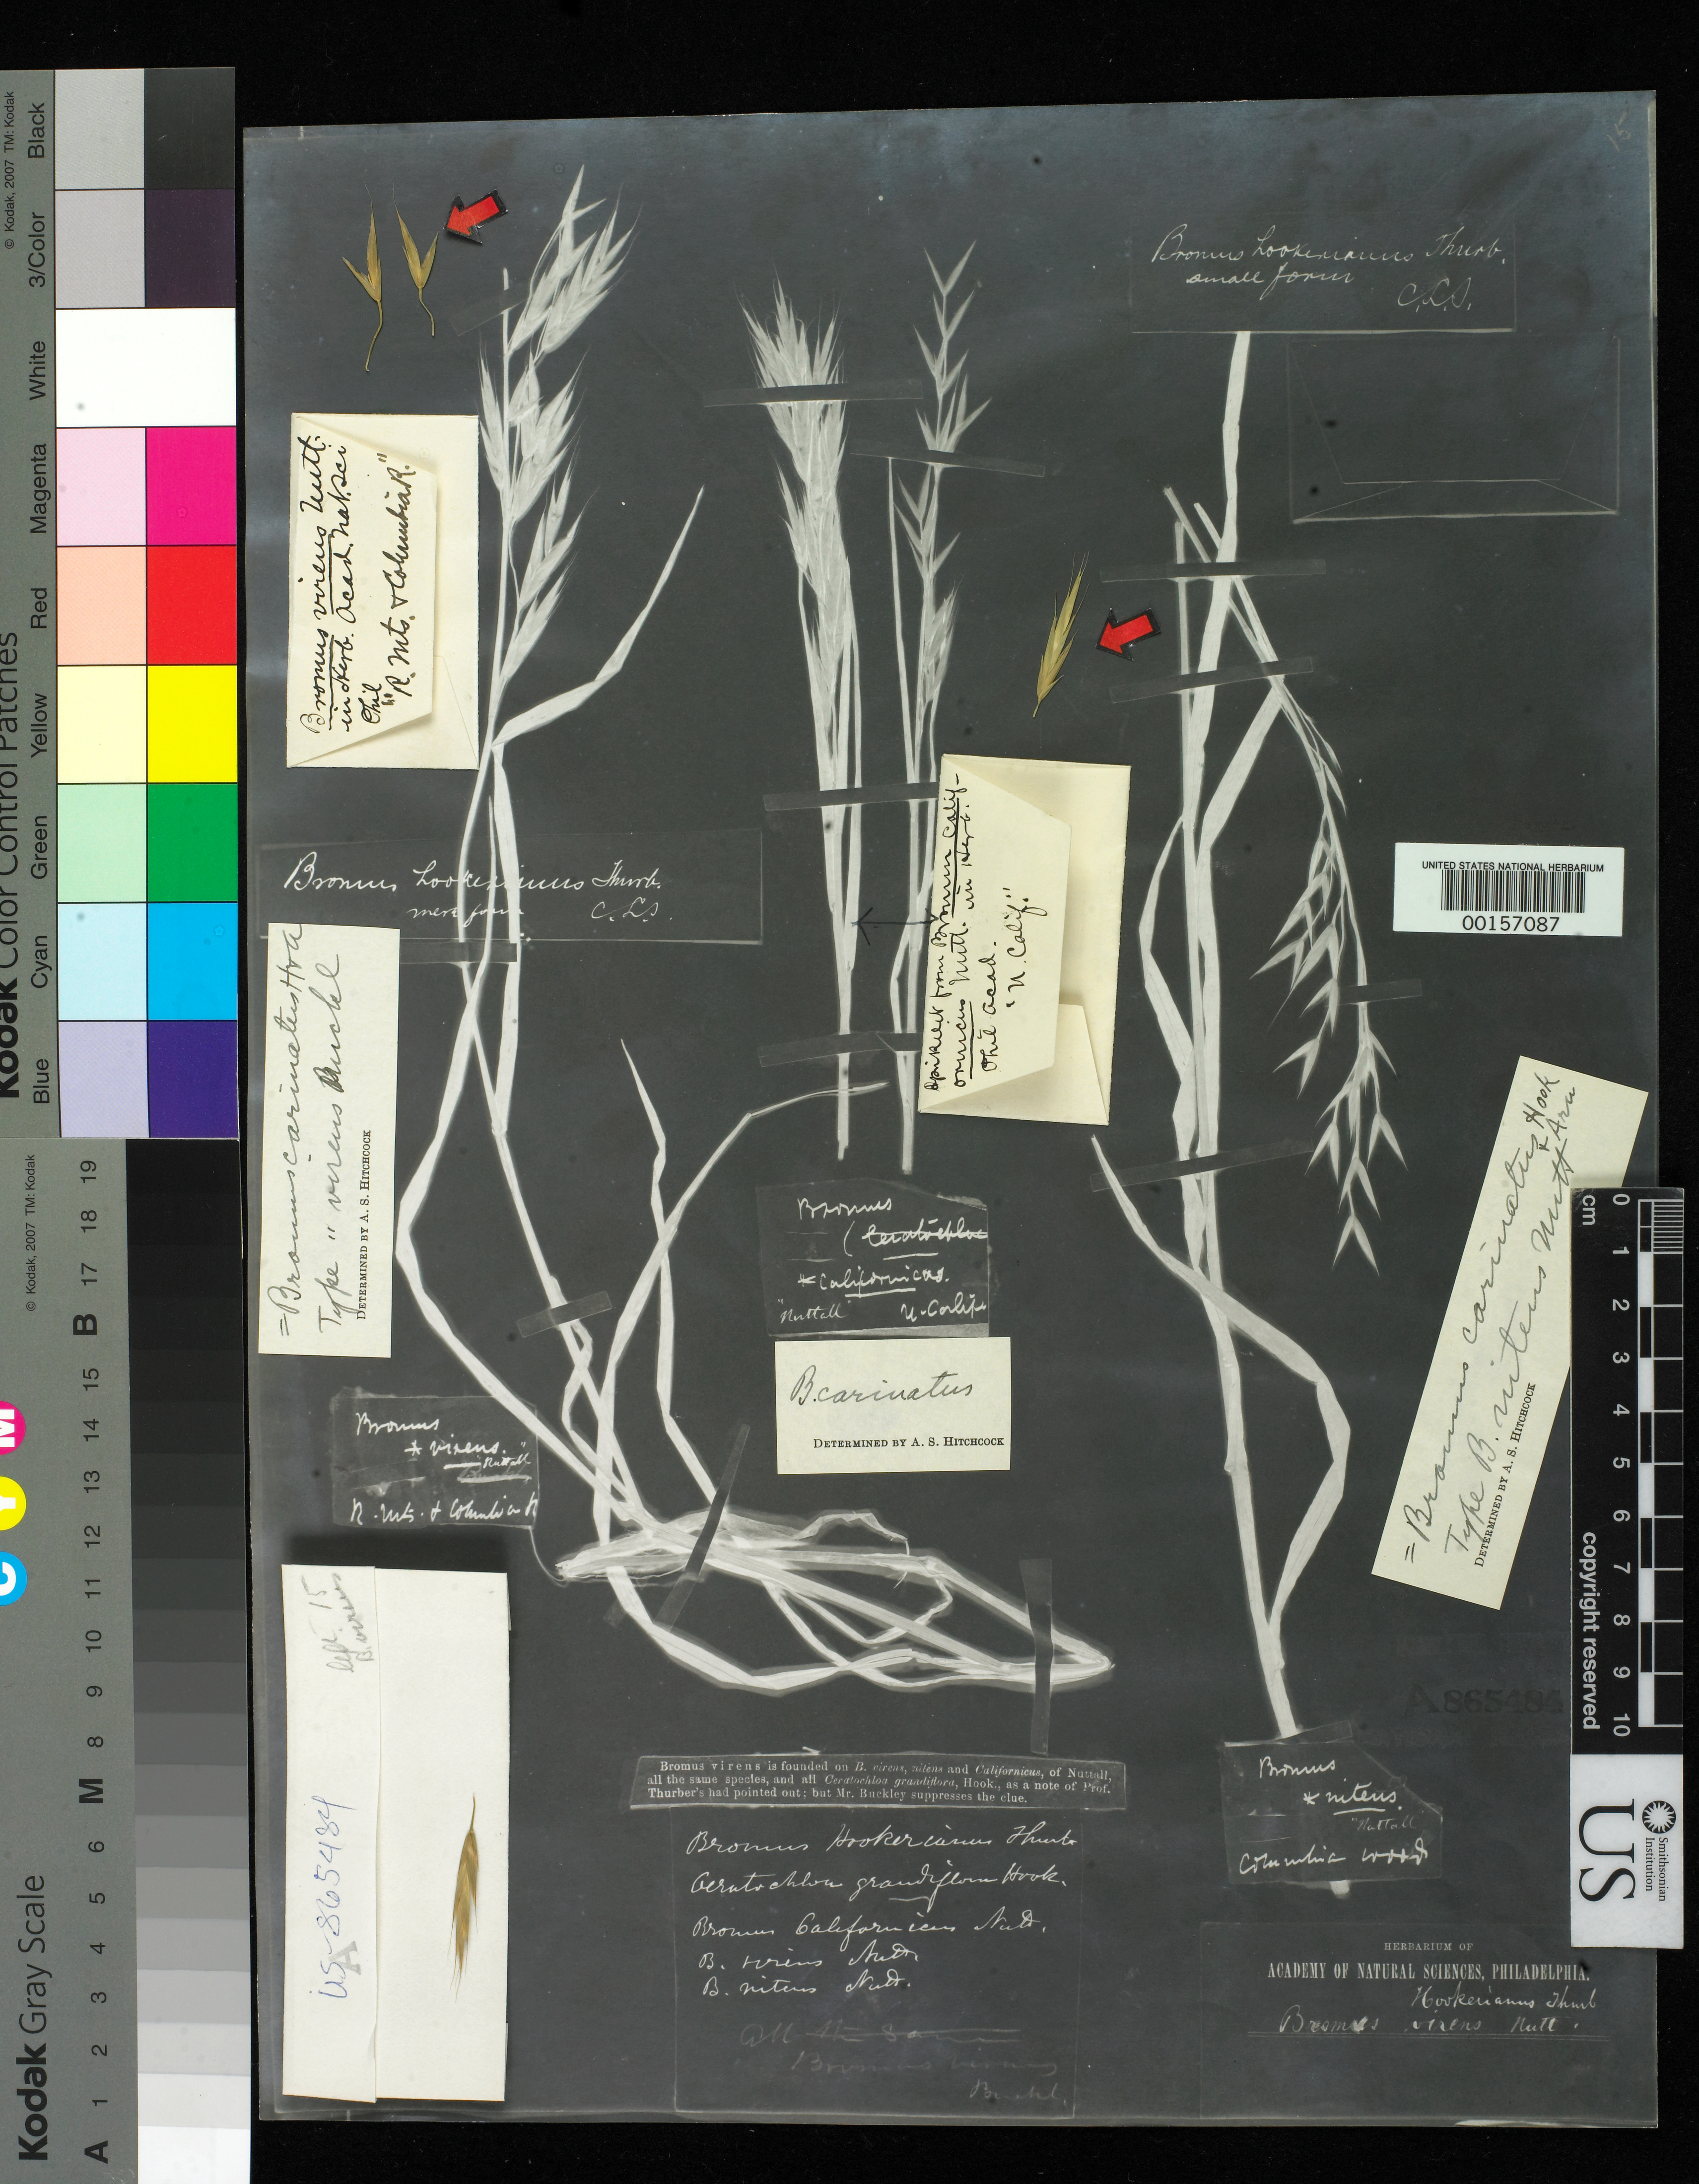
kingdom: Plantae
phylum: Tracheophyta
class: Liliopsida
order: Poales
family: Poaceae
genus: Bromus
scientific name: Bromus virens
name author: Buckley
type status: Type Collection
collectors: T. Nuttall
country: United States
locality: Rocky Mtns. and Columbia River.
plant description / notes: Photostat and fragmentary material (infl. fragments) of type specimen ex herb. Acad. Nat. Sci. Philadelphia (PH); 2 additional (also fragmentary, apparently non-type but possibly original material) elements mounted on same sheet.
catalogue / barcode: US 102898